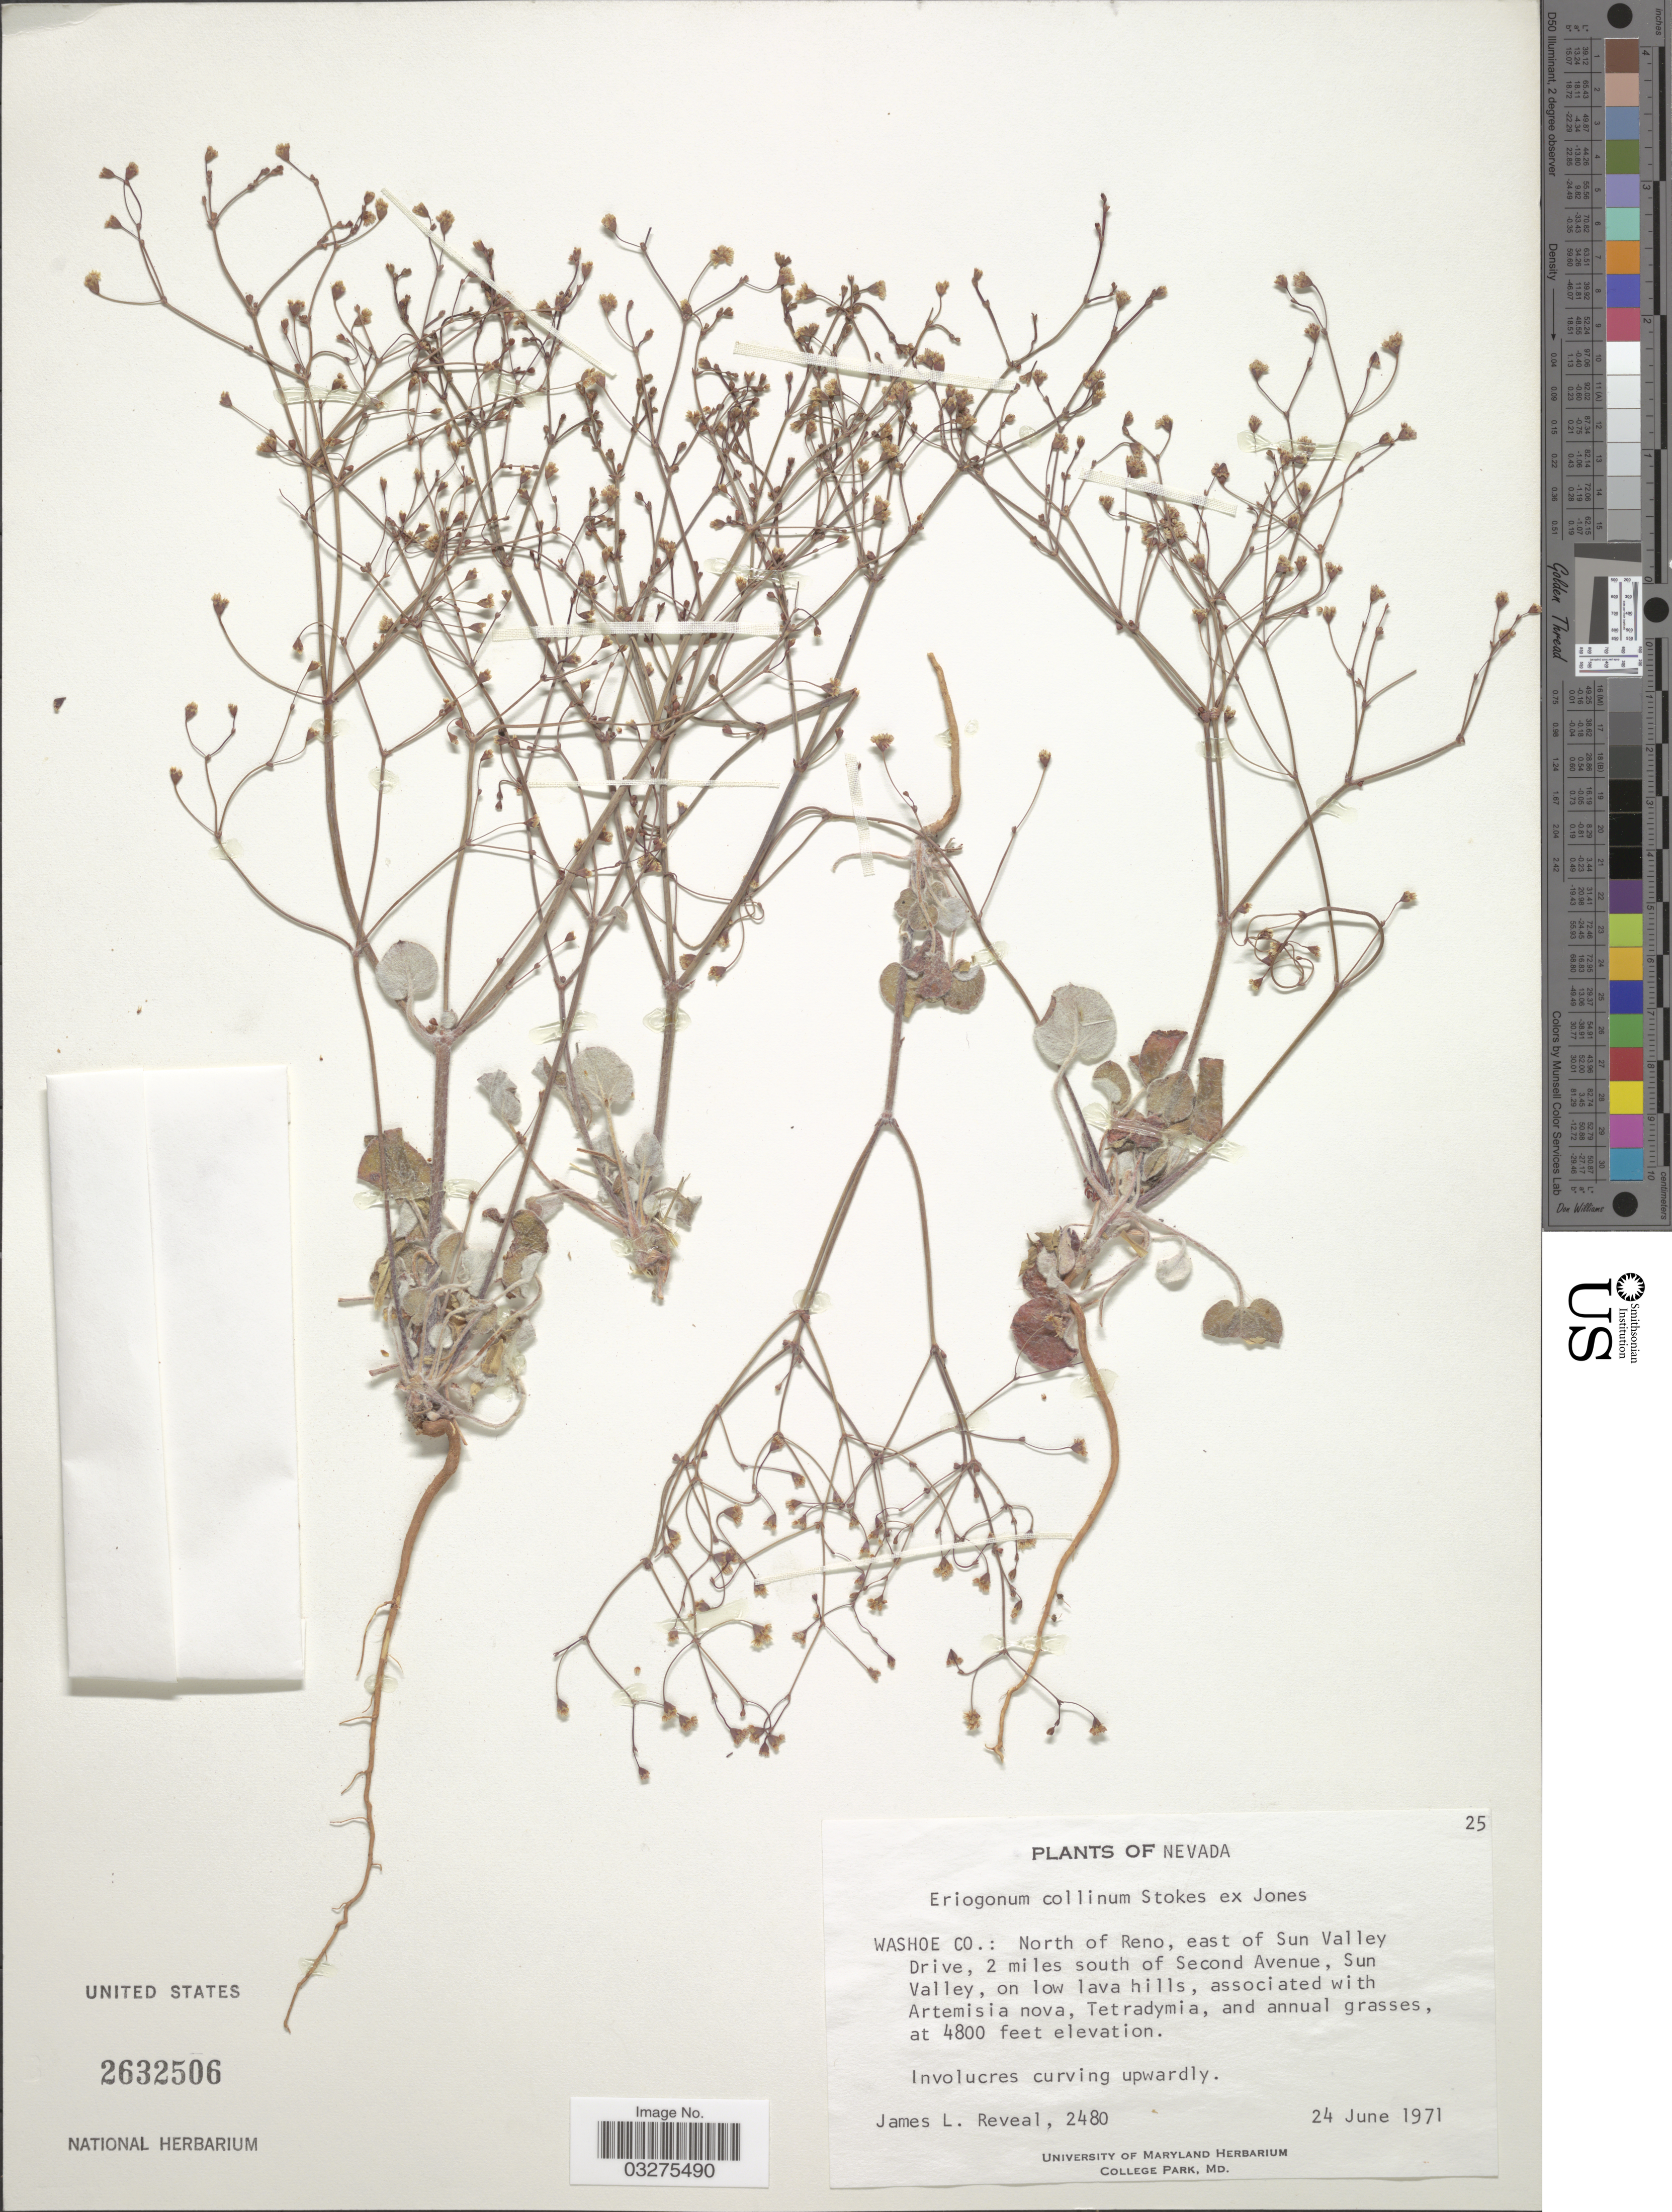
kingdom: Plantae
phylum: Tracheophyta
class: Magnoliopsida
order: Caryophyllales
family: Polygonaceae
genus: Eriogonum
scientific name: Eriogonum collinum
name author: S. Stokes ex M.E. Jones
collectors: J. L. Reveal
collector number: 2480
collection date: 1971-06-24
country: United States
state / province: Nevada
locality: Washoe Co.: North of Reno, east of Sun Valley Drive, 2 miles south of Second Avenue, Sun Valley,.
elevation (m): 1463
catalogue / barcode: US 2632506